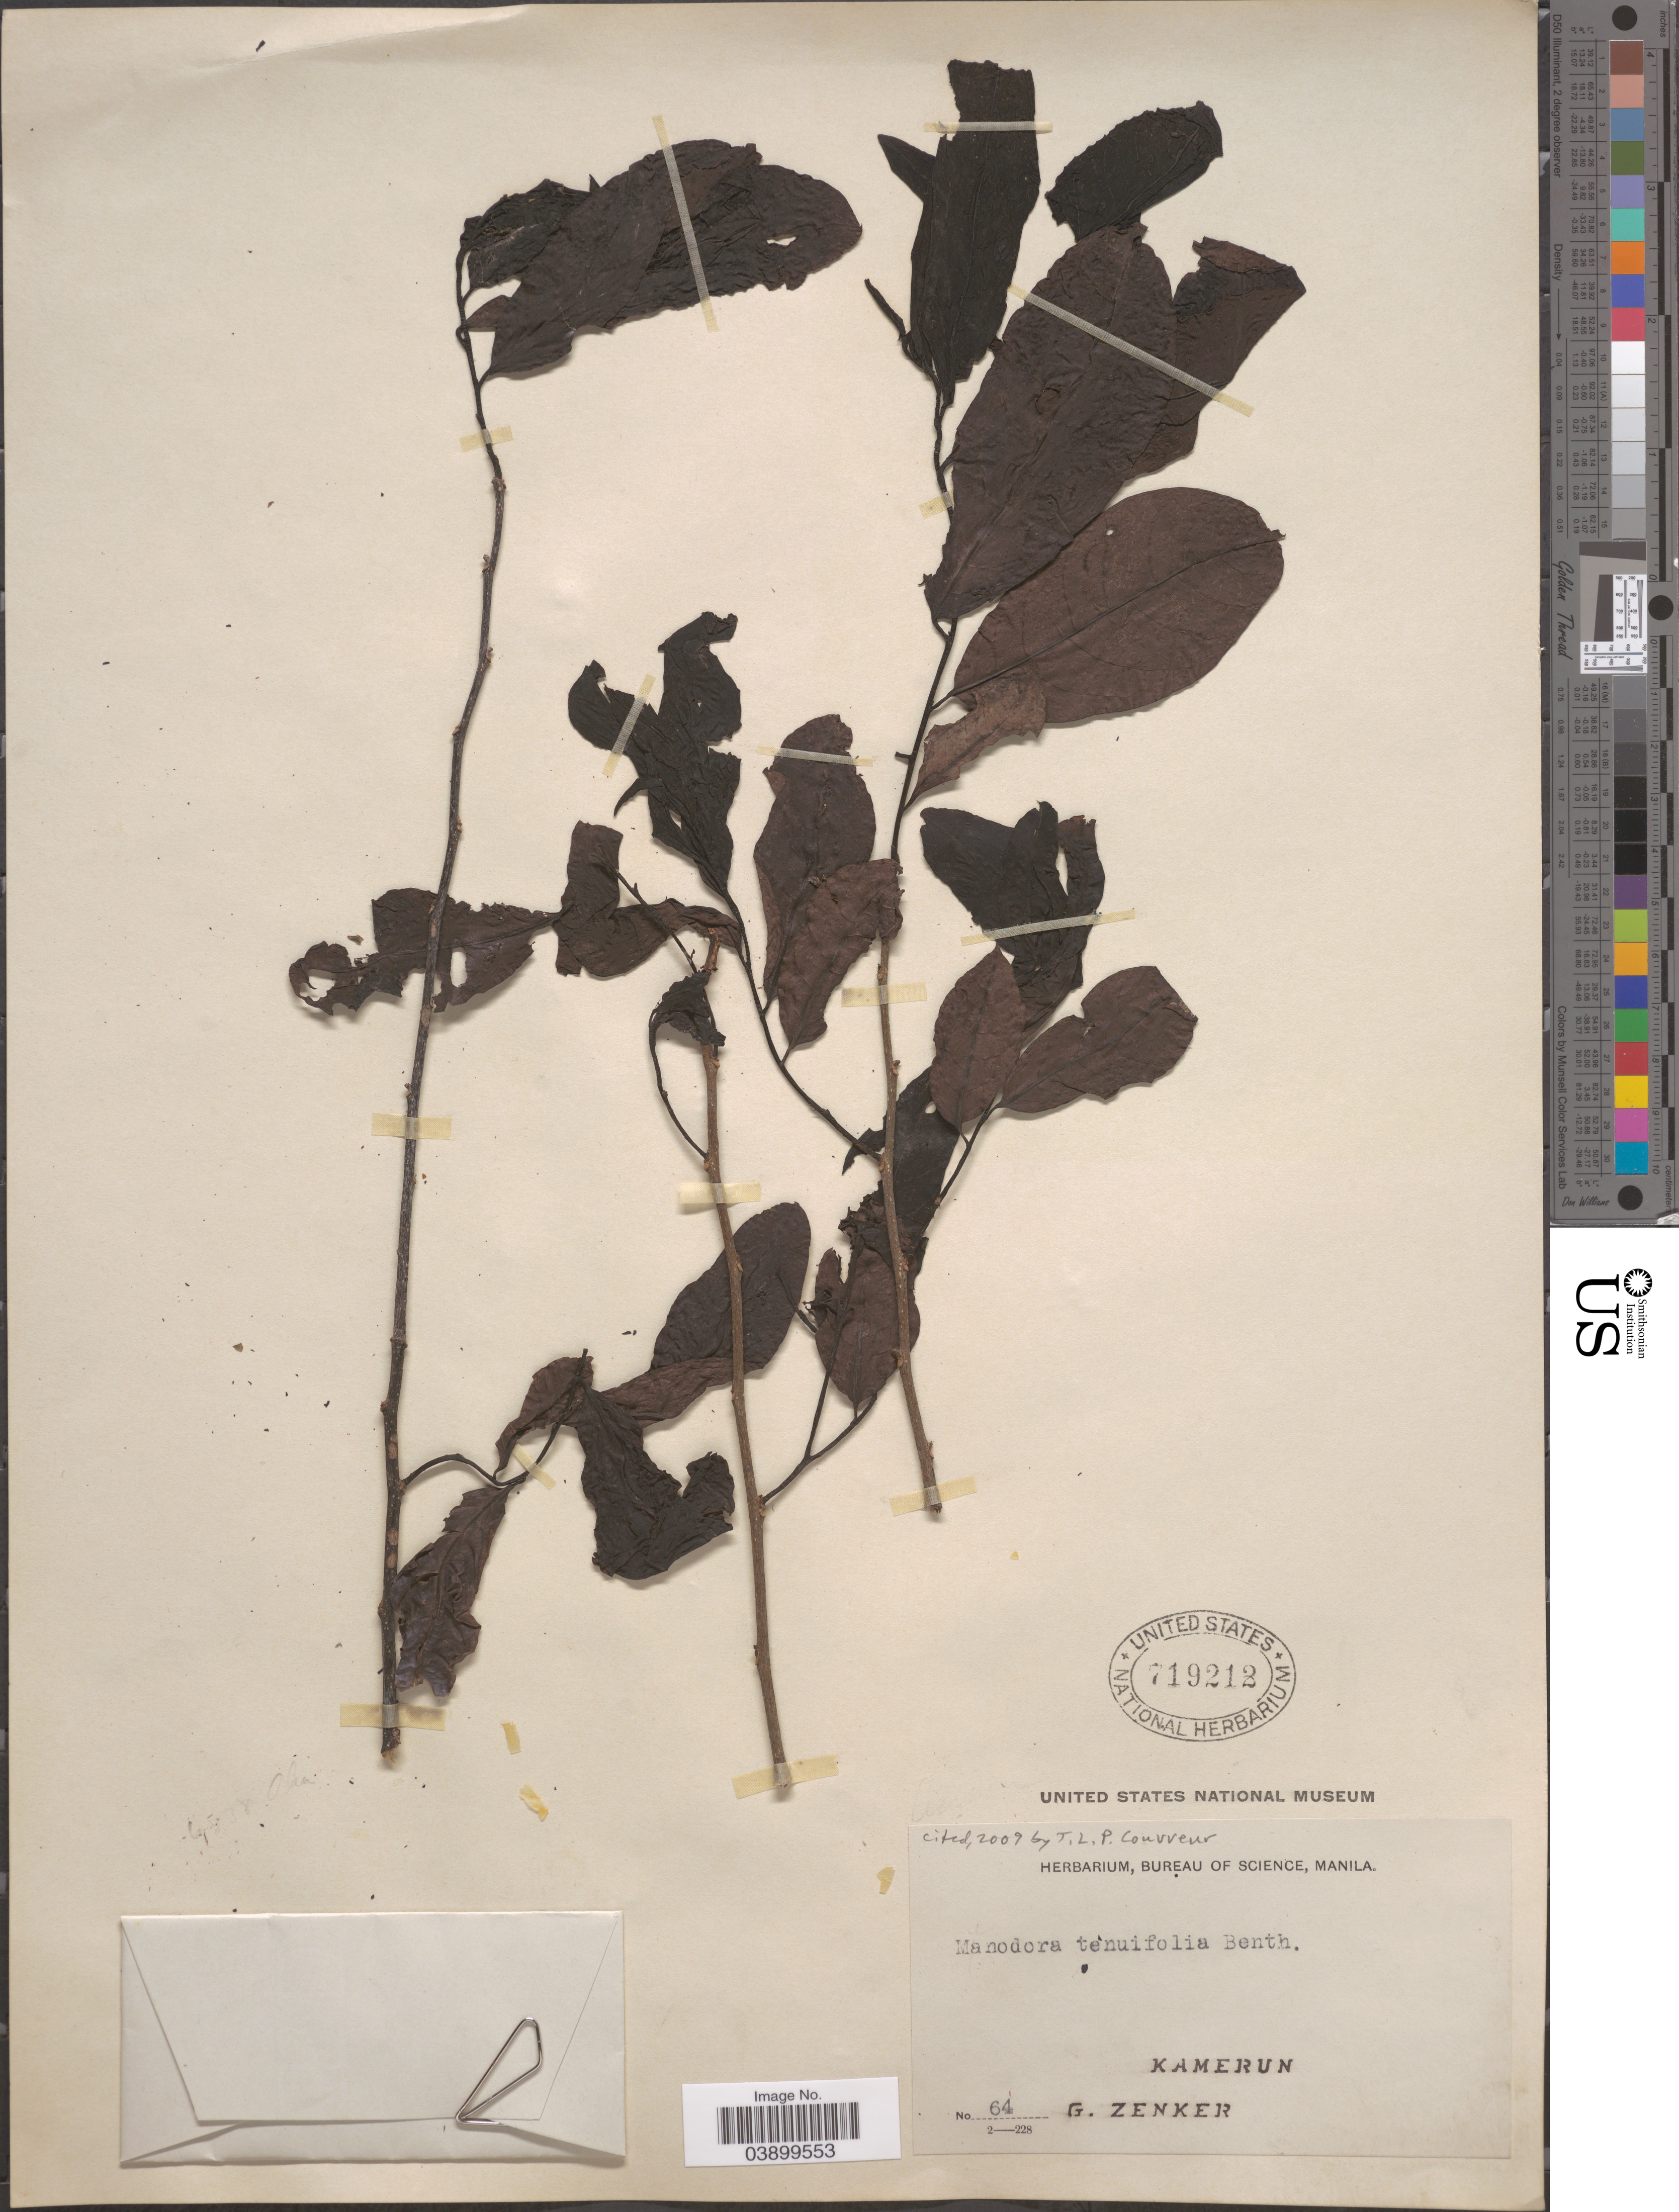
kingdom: Plantae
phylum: Tracheophyta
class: Magnoliopsida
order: Magnoliales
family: Annonaceae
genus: Monodora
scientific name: Monodora tenuifolia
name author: Benth.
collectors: G. A. Zenker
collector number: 64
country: Cameroon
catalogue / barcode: US 719212